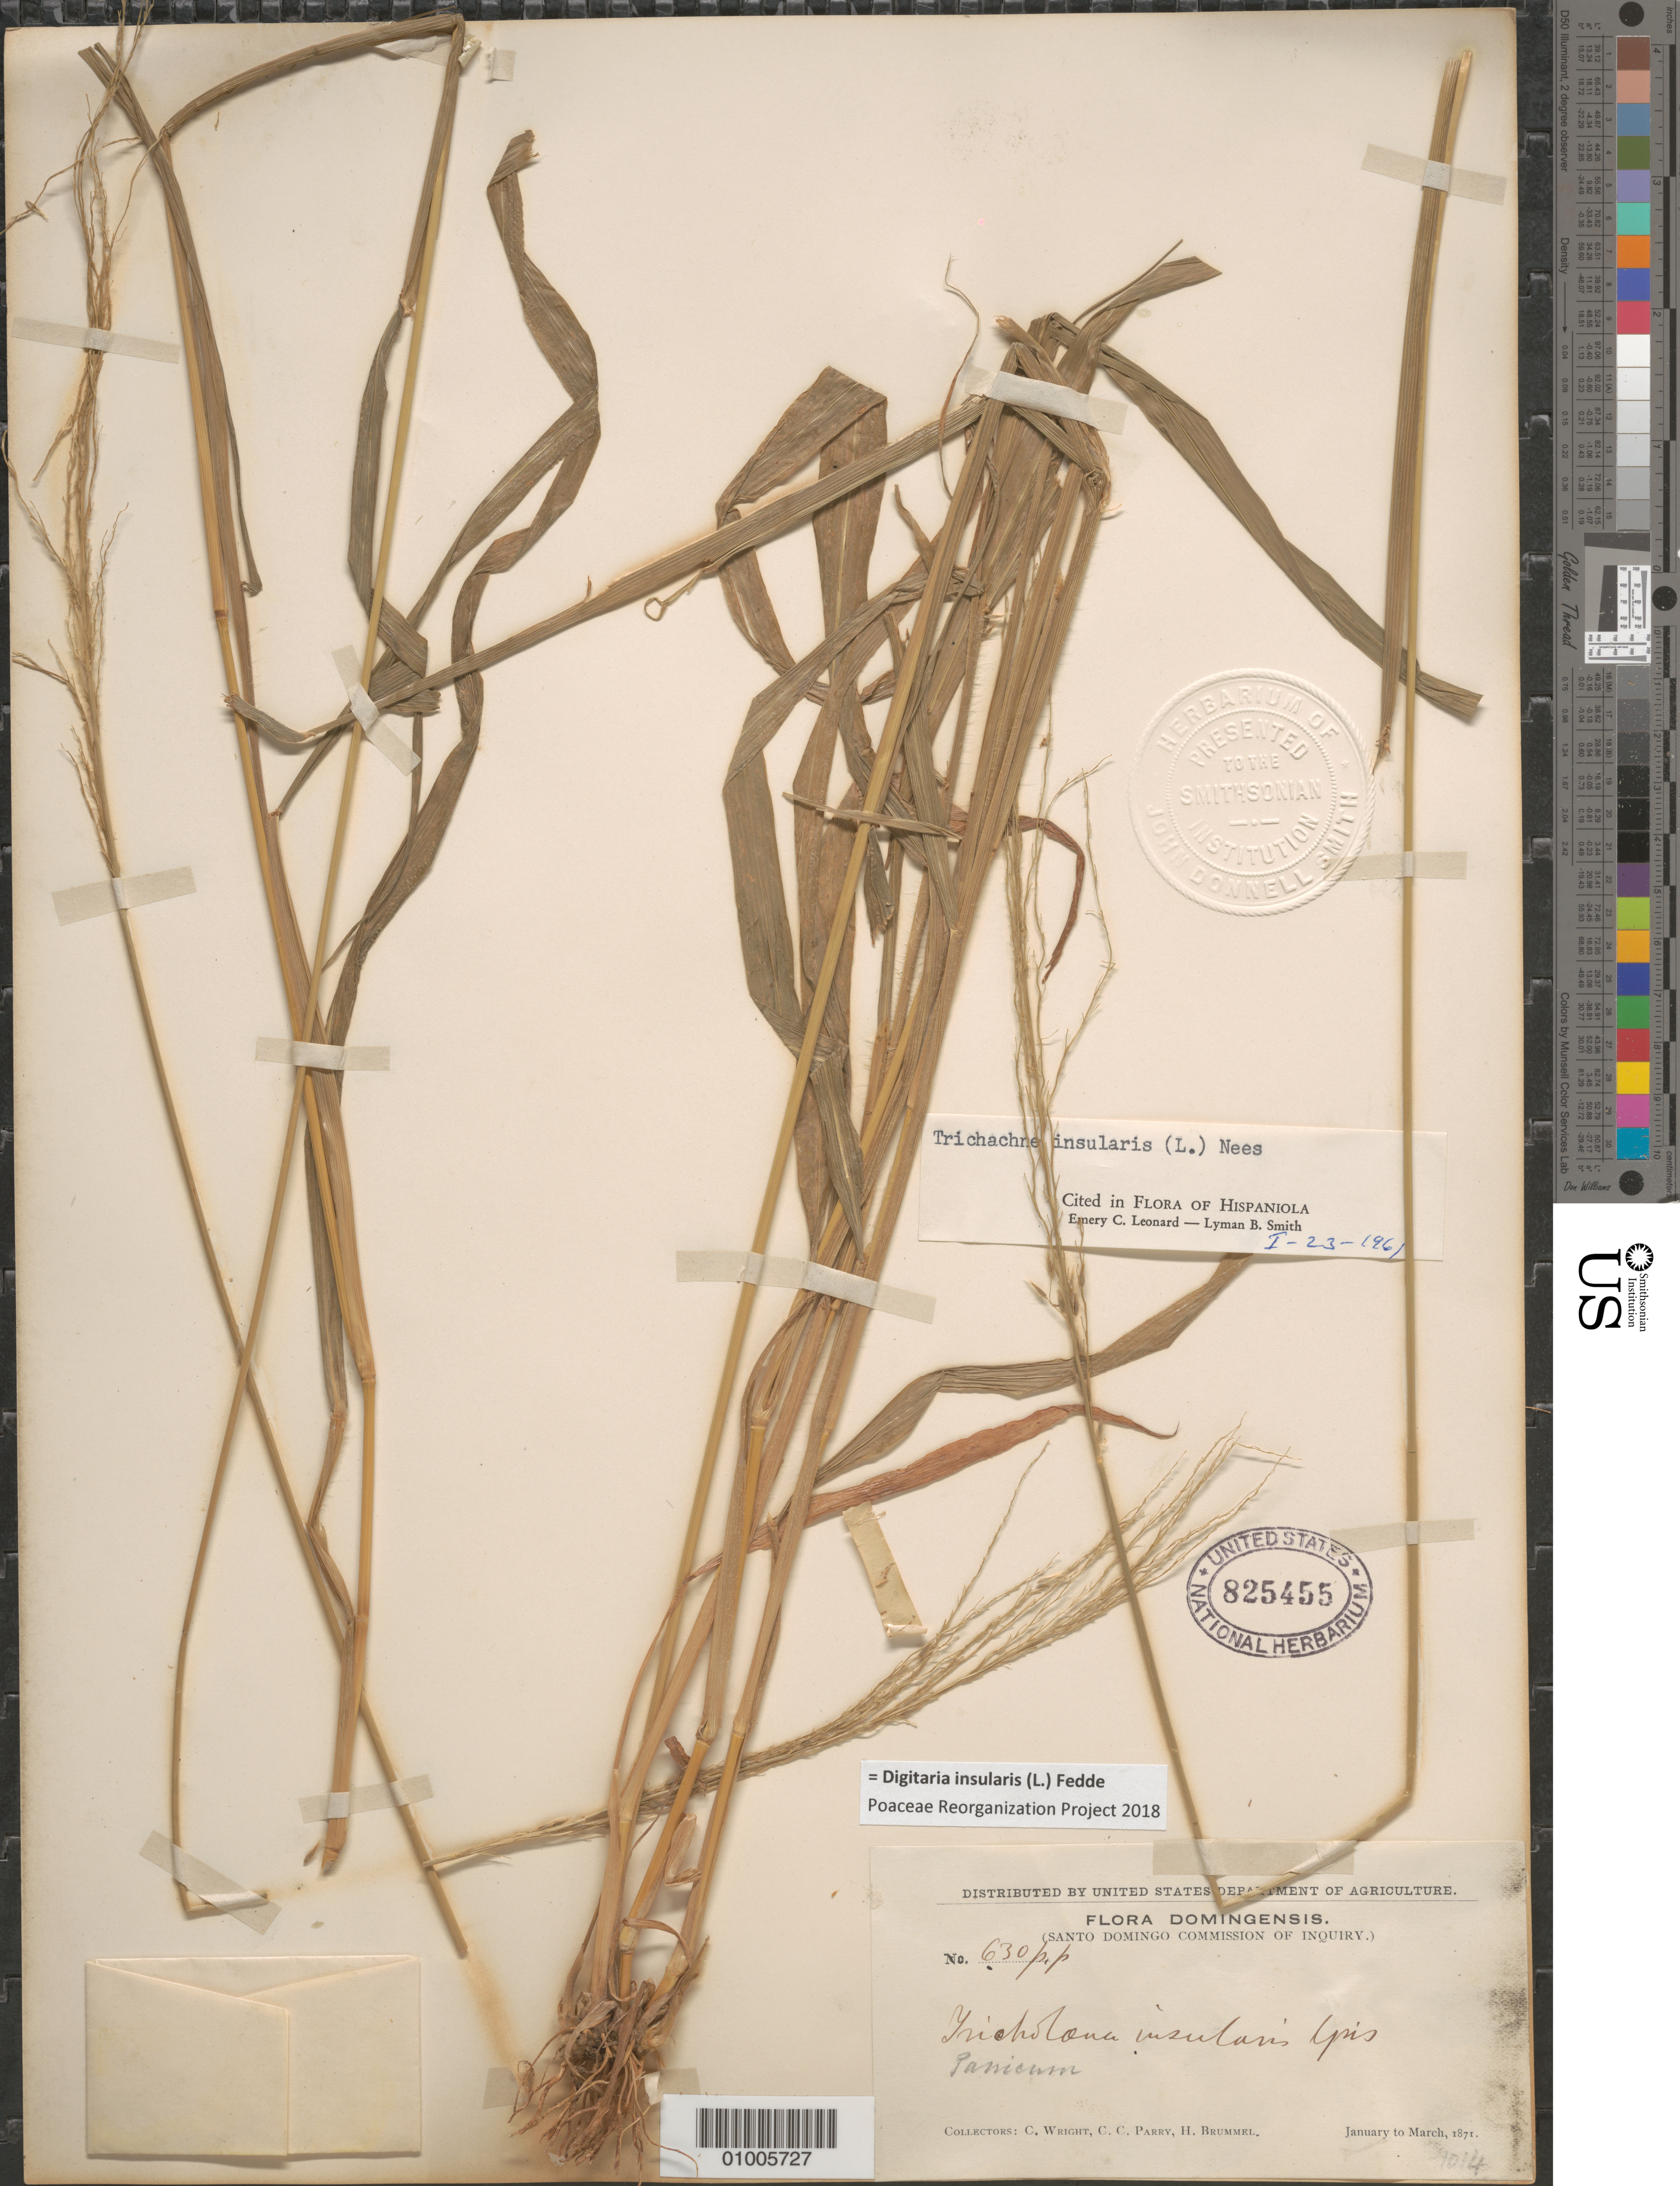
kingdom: Plantae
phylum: Tracheophyta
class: Liliopsida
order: Poales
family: Poaceae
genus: Digitaria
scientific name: Digitaria insularis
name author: (L.) Mez ex Ekman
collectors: C. Wright, C. C. Parry & H. Brummel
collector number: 630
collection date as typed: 01 Jan 1871 to 31 Mar 1871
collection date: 1871-01-01/1871-03-31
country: Dominican Republic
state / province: Distrito Nacional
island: Hispaniola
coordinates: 0 N, 0 E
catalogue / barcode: US 825455